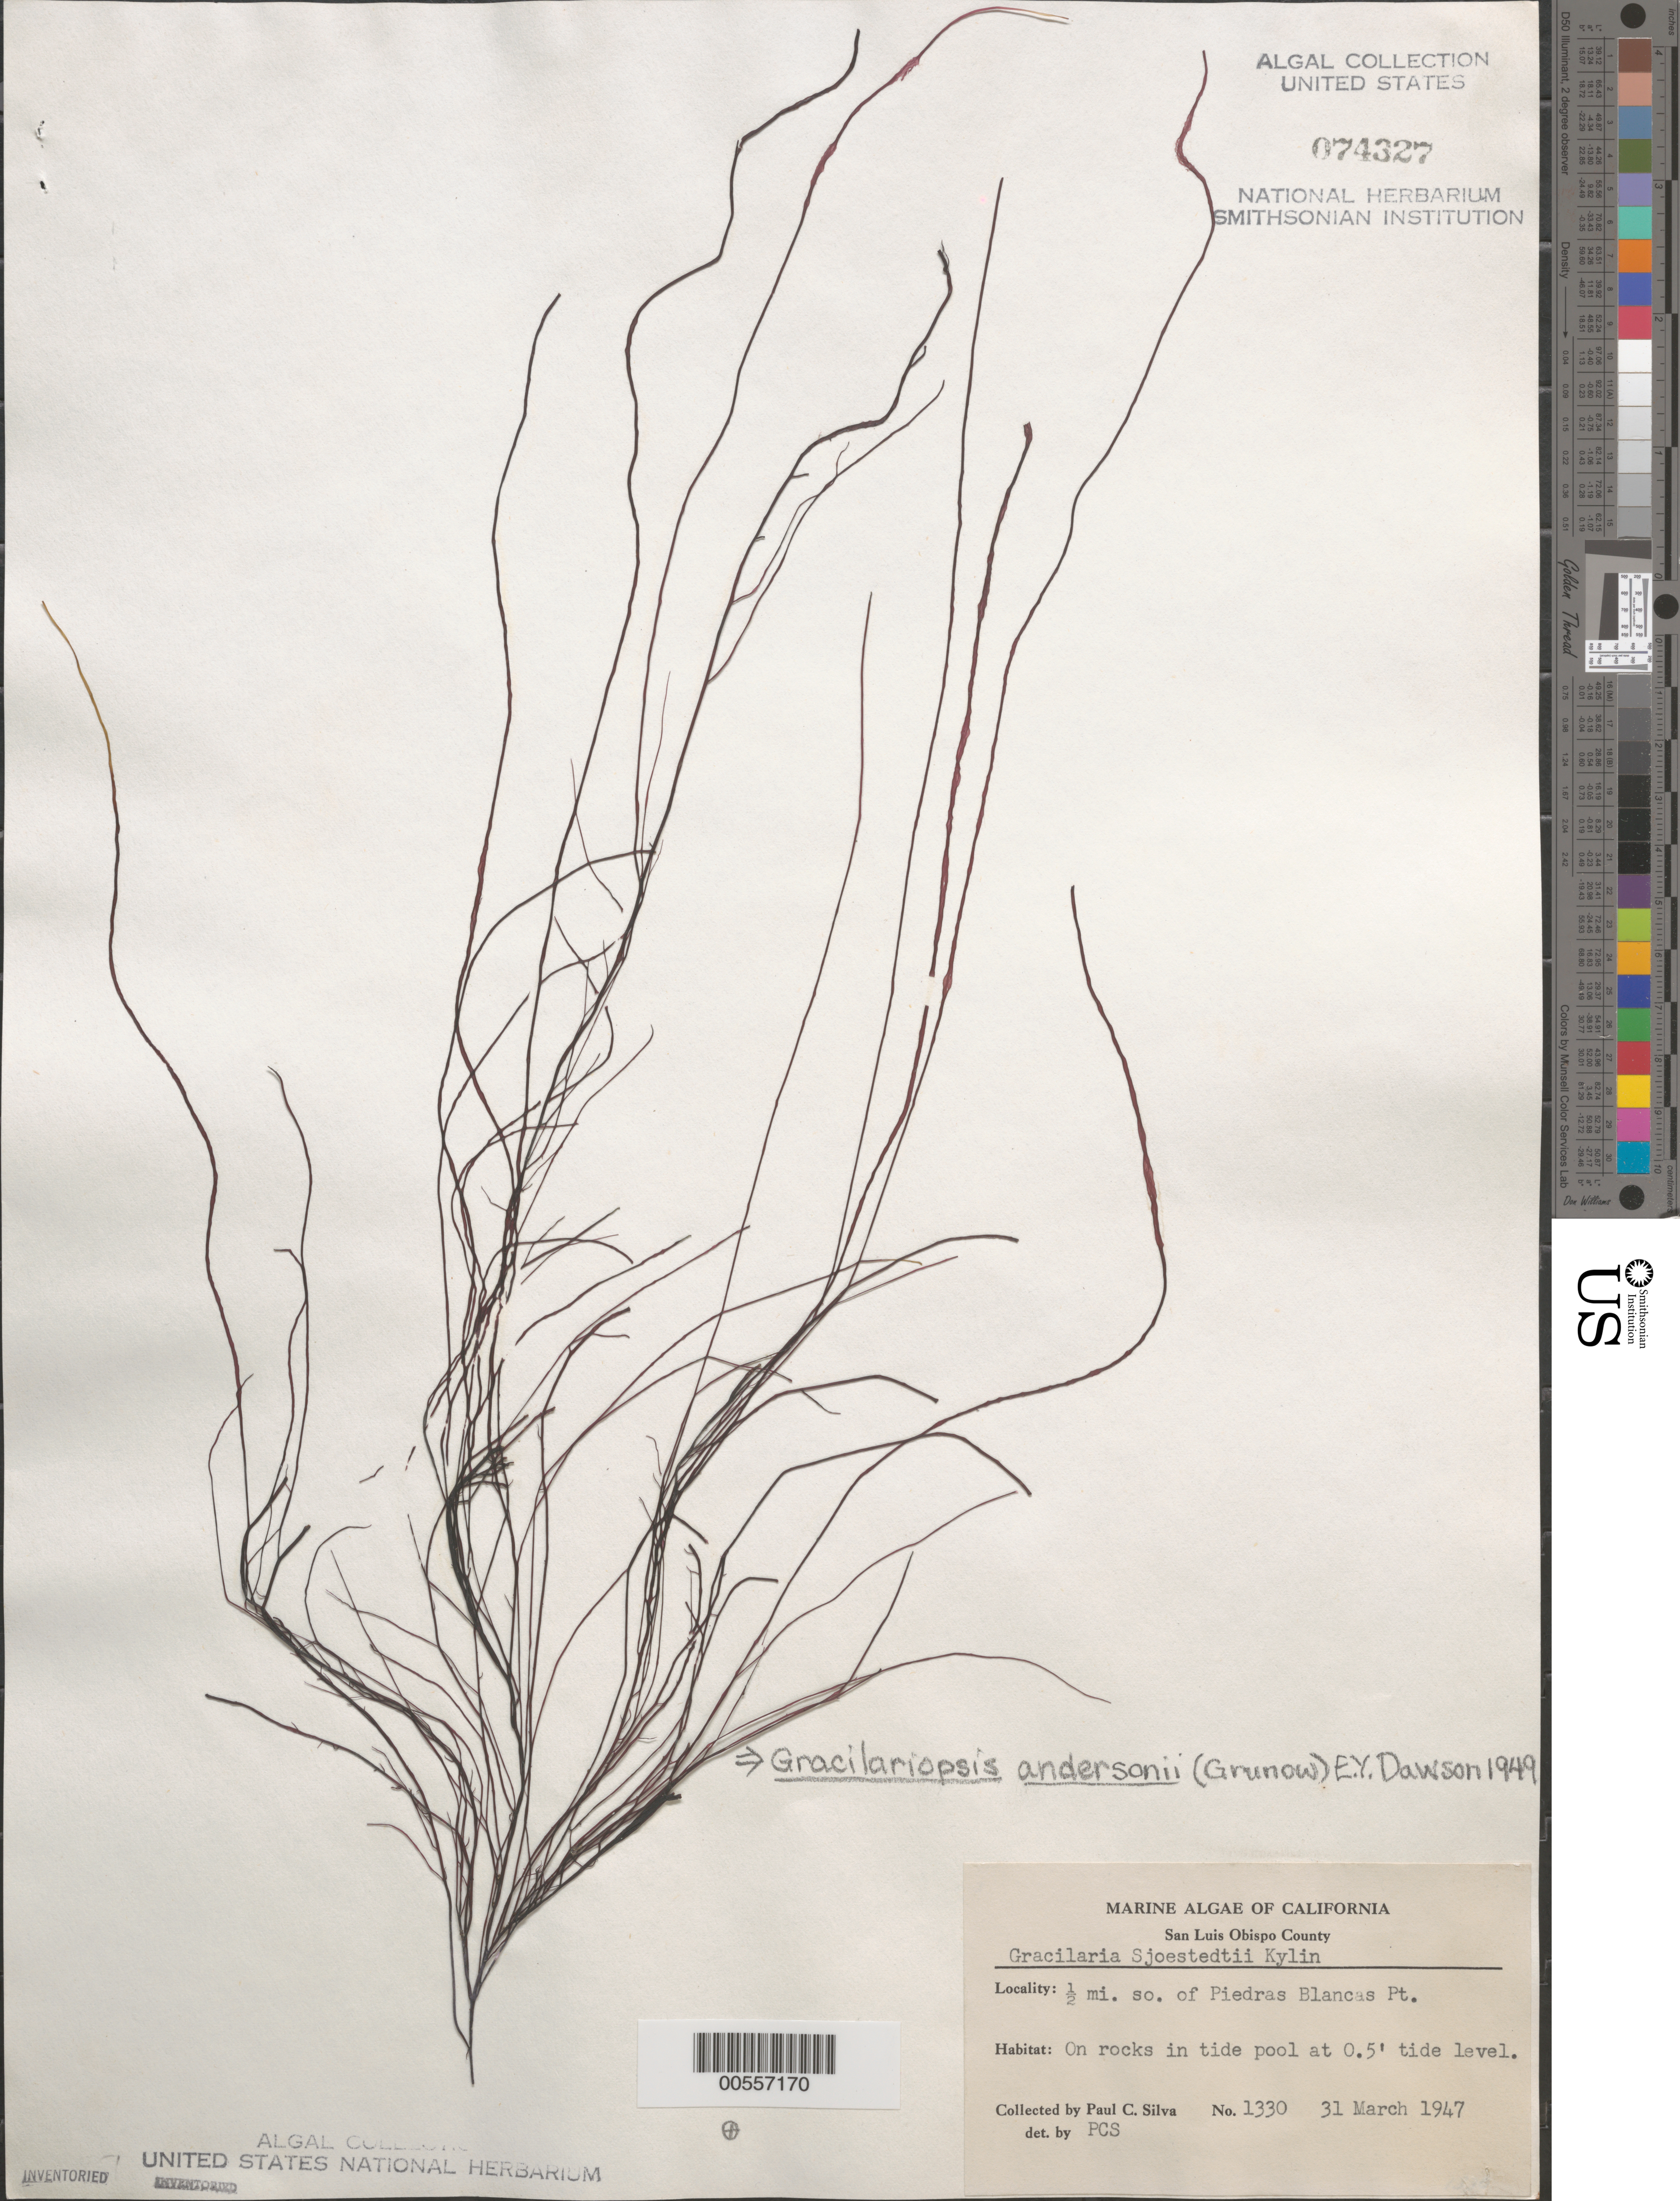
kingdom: Plantae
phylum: Rhodophyta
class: Florideophyceae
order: Gracilariales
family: Gracilariaceae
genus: Gracilariopsis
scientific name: Gracilariopsis andersonii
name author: (Grunow) E.Y. Dawson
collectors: P. C. Silva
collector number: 1330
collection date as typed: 31 Mar 1947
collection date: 1947-03-31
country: United States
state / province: California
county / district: San Luis Obispo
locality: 0.5 mile south of Piedras Blancas Point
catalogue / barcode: US 74327